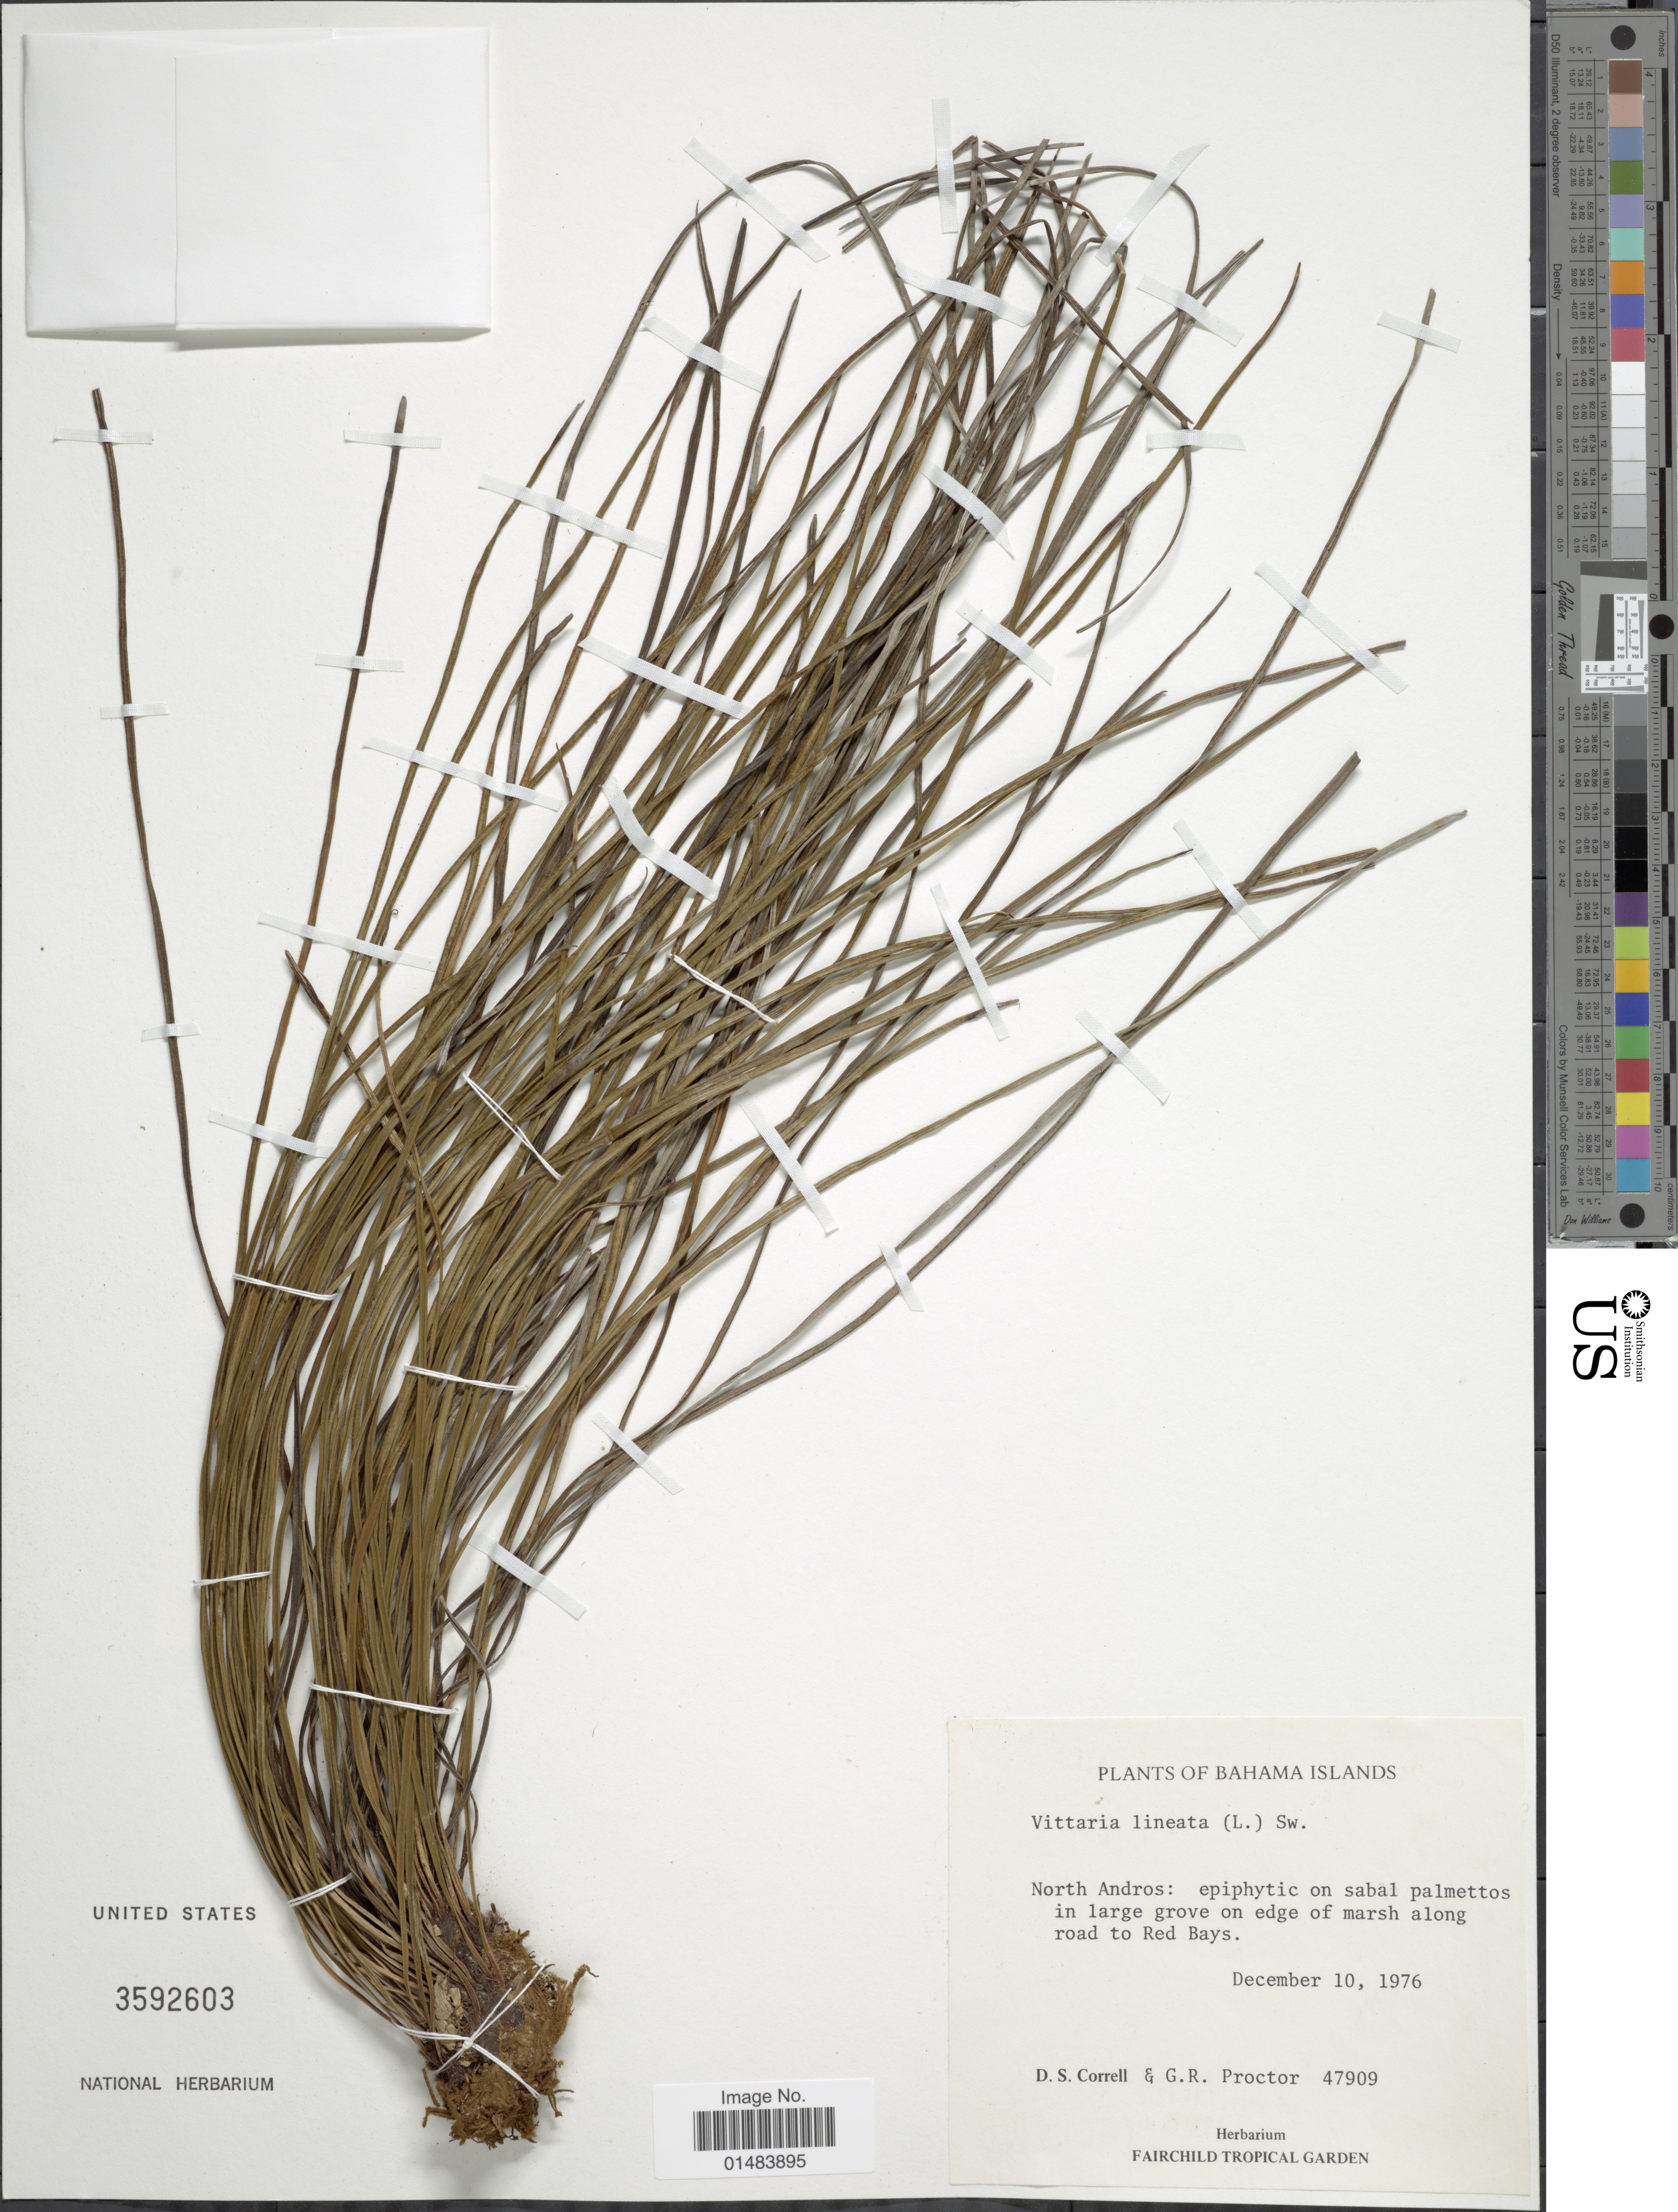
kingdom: Plantae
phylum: Tracheophyta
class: Polypodiopsida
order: Polypodiales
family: Pteridaceae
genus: Vittaria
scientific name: Vittaria lineata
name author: (L.) Sm.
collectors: D. S. Correll & G. Proctor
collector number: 47909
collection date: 1976-12-10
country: Bahamas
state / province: North Andros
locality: Bahama Islands, North Andros: along road to Red Bays.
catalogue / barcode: US 3592603